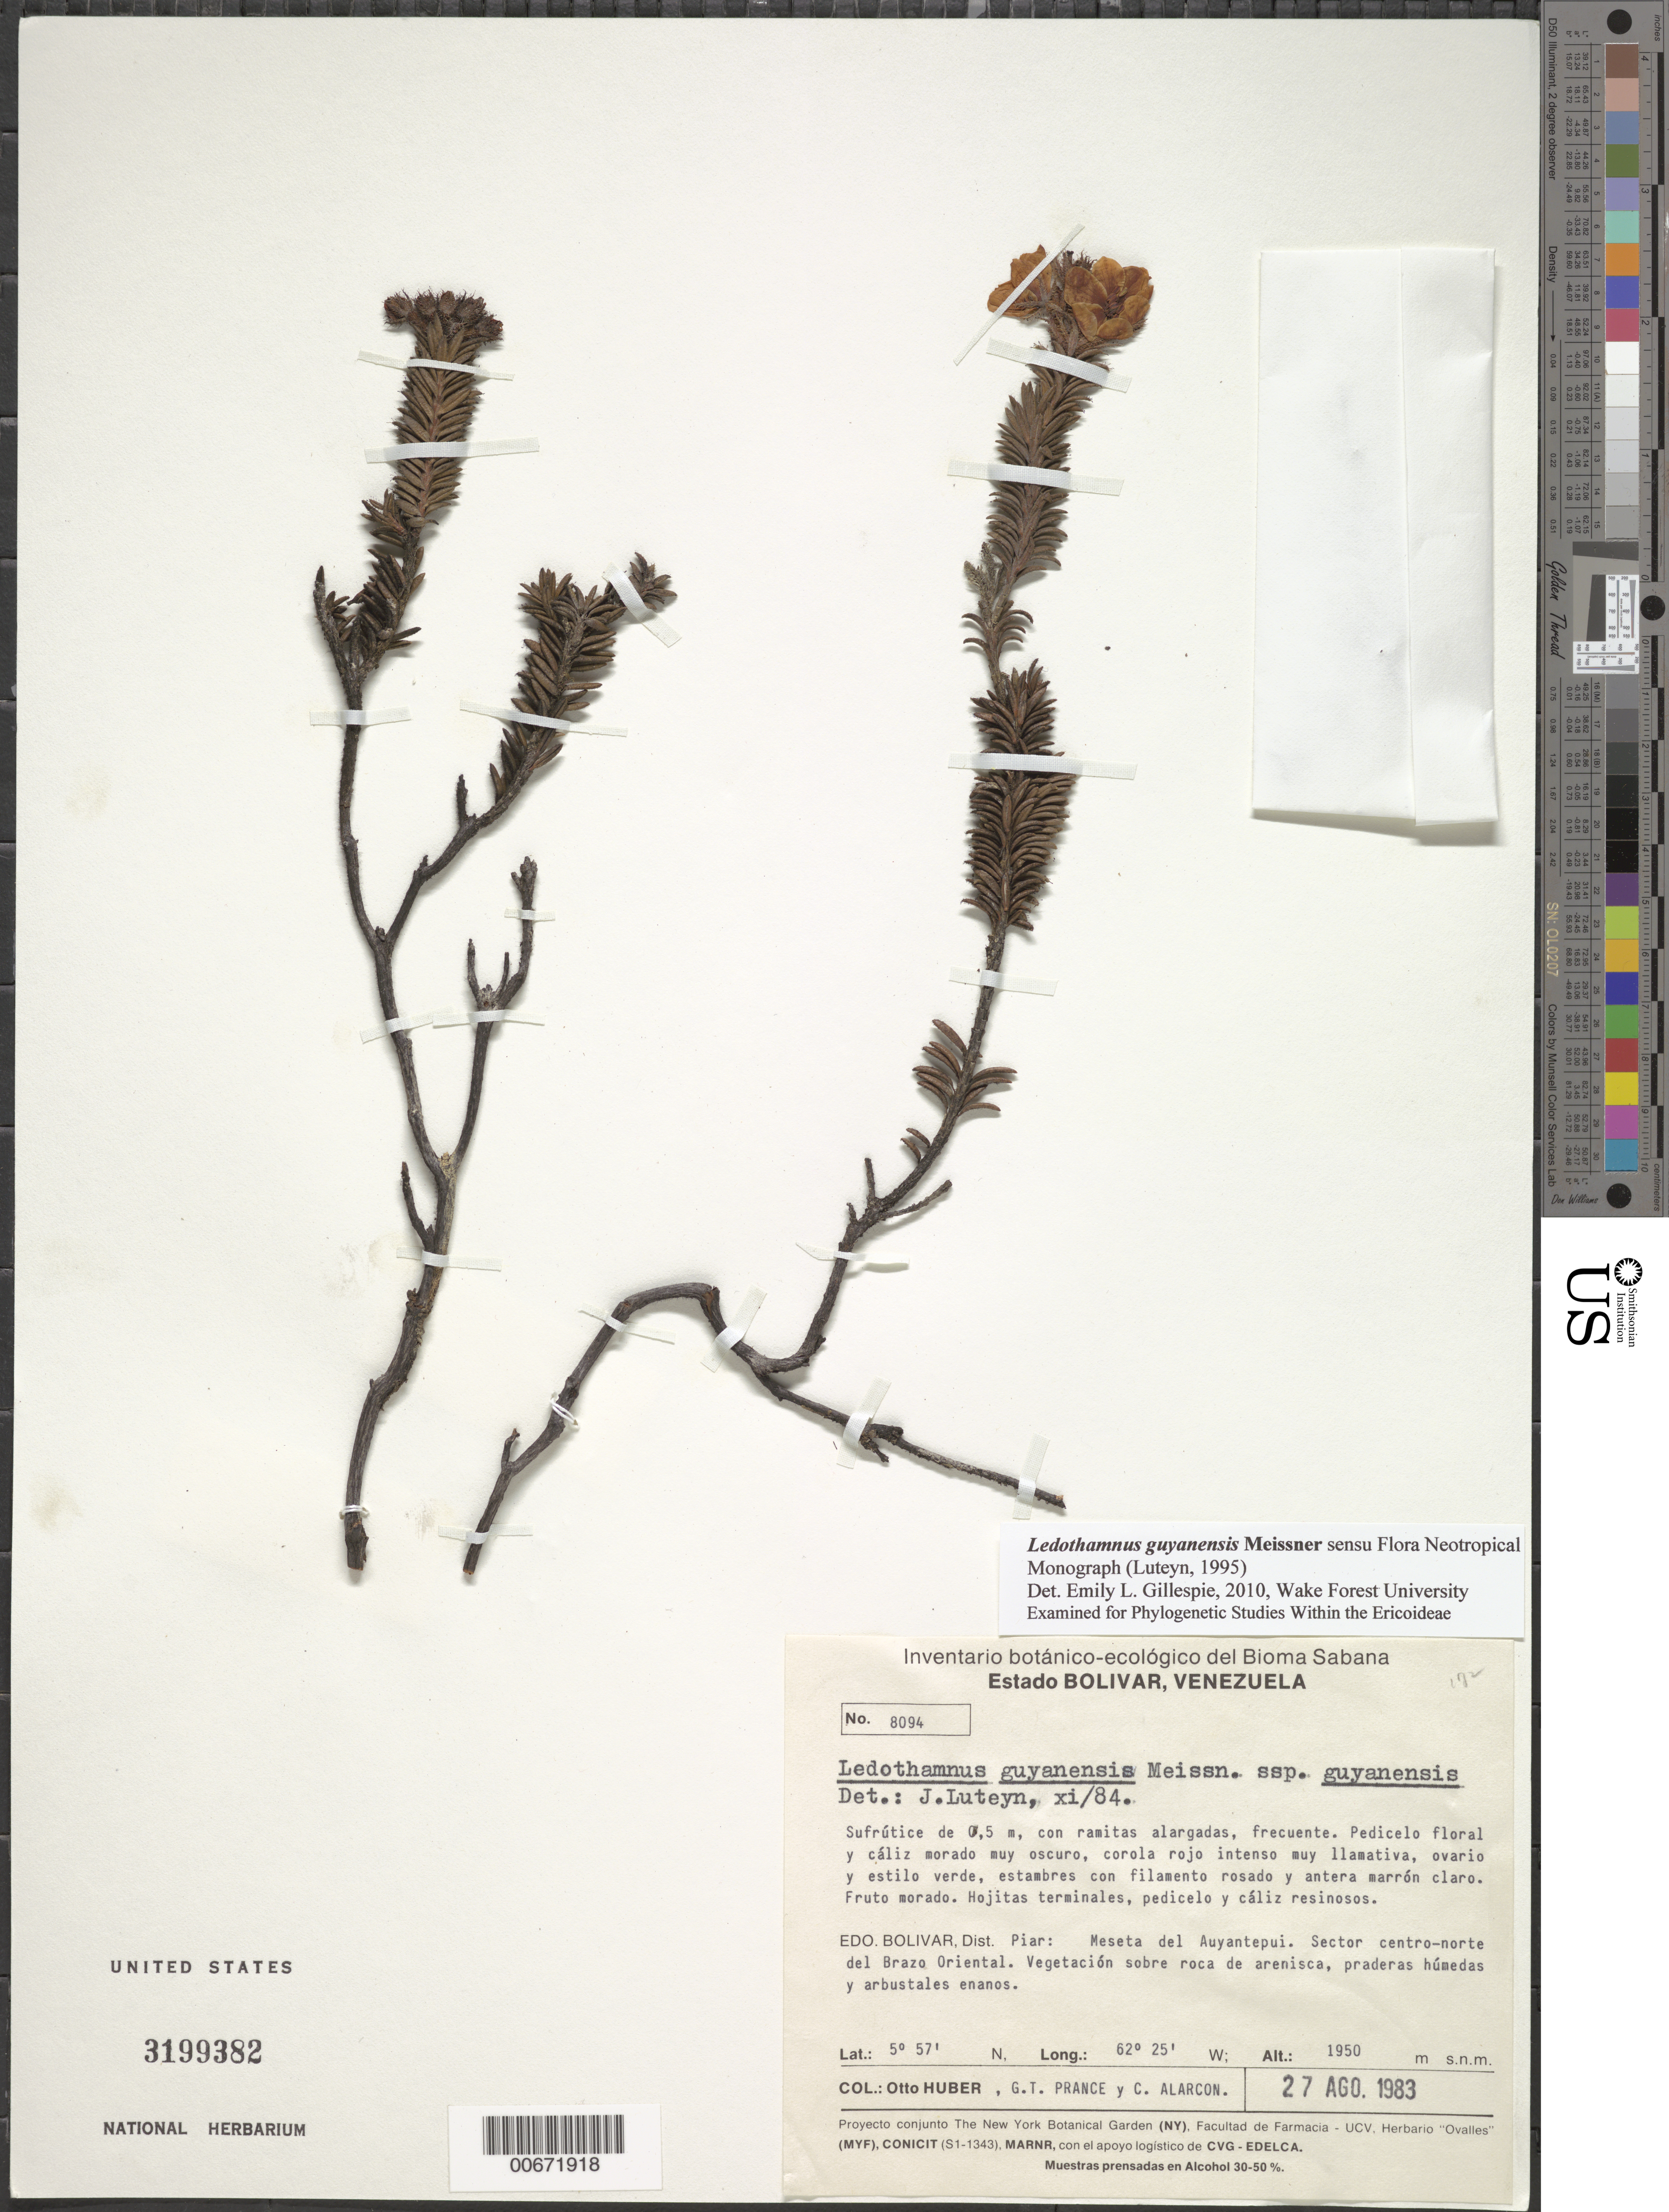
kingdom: Plantae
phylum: Tracheophyta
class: Magnoliopsida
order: Ericales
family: Ericaceae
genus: Ledothamnus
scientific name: Ledothamnus guyanensis subsp. guyanensis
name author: Meisn.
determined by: Luteyn, J. L.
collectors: O. Huber, G. T. Prance & C. Alarcon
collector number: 8094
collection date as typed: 27-Aug-83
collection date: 1983-08-27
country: Venezuela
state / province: Bolívar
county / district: Piar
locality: Auyan-tepuí, sect. centro-norte del Brazo Oriental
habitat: Vegetation sobre roca de arenisca, praderas húmedas y arbustales enanos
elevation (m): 1950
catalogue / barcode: US 3199382